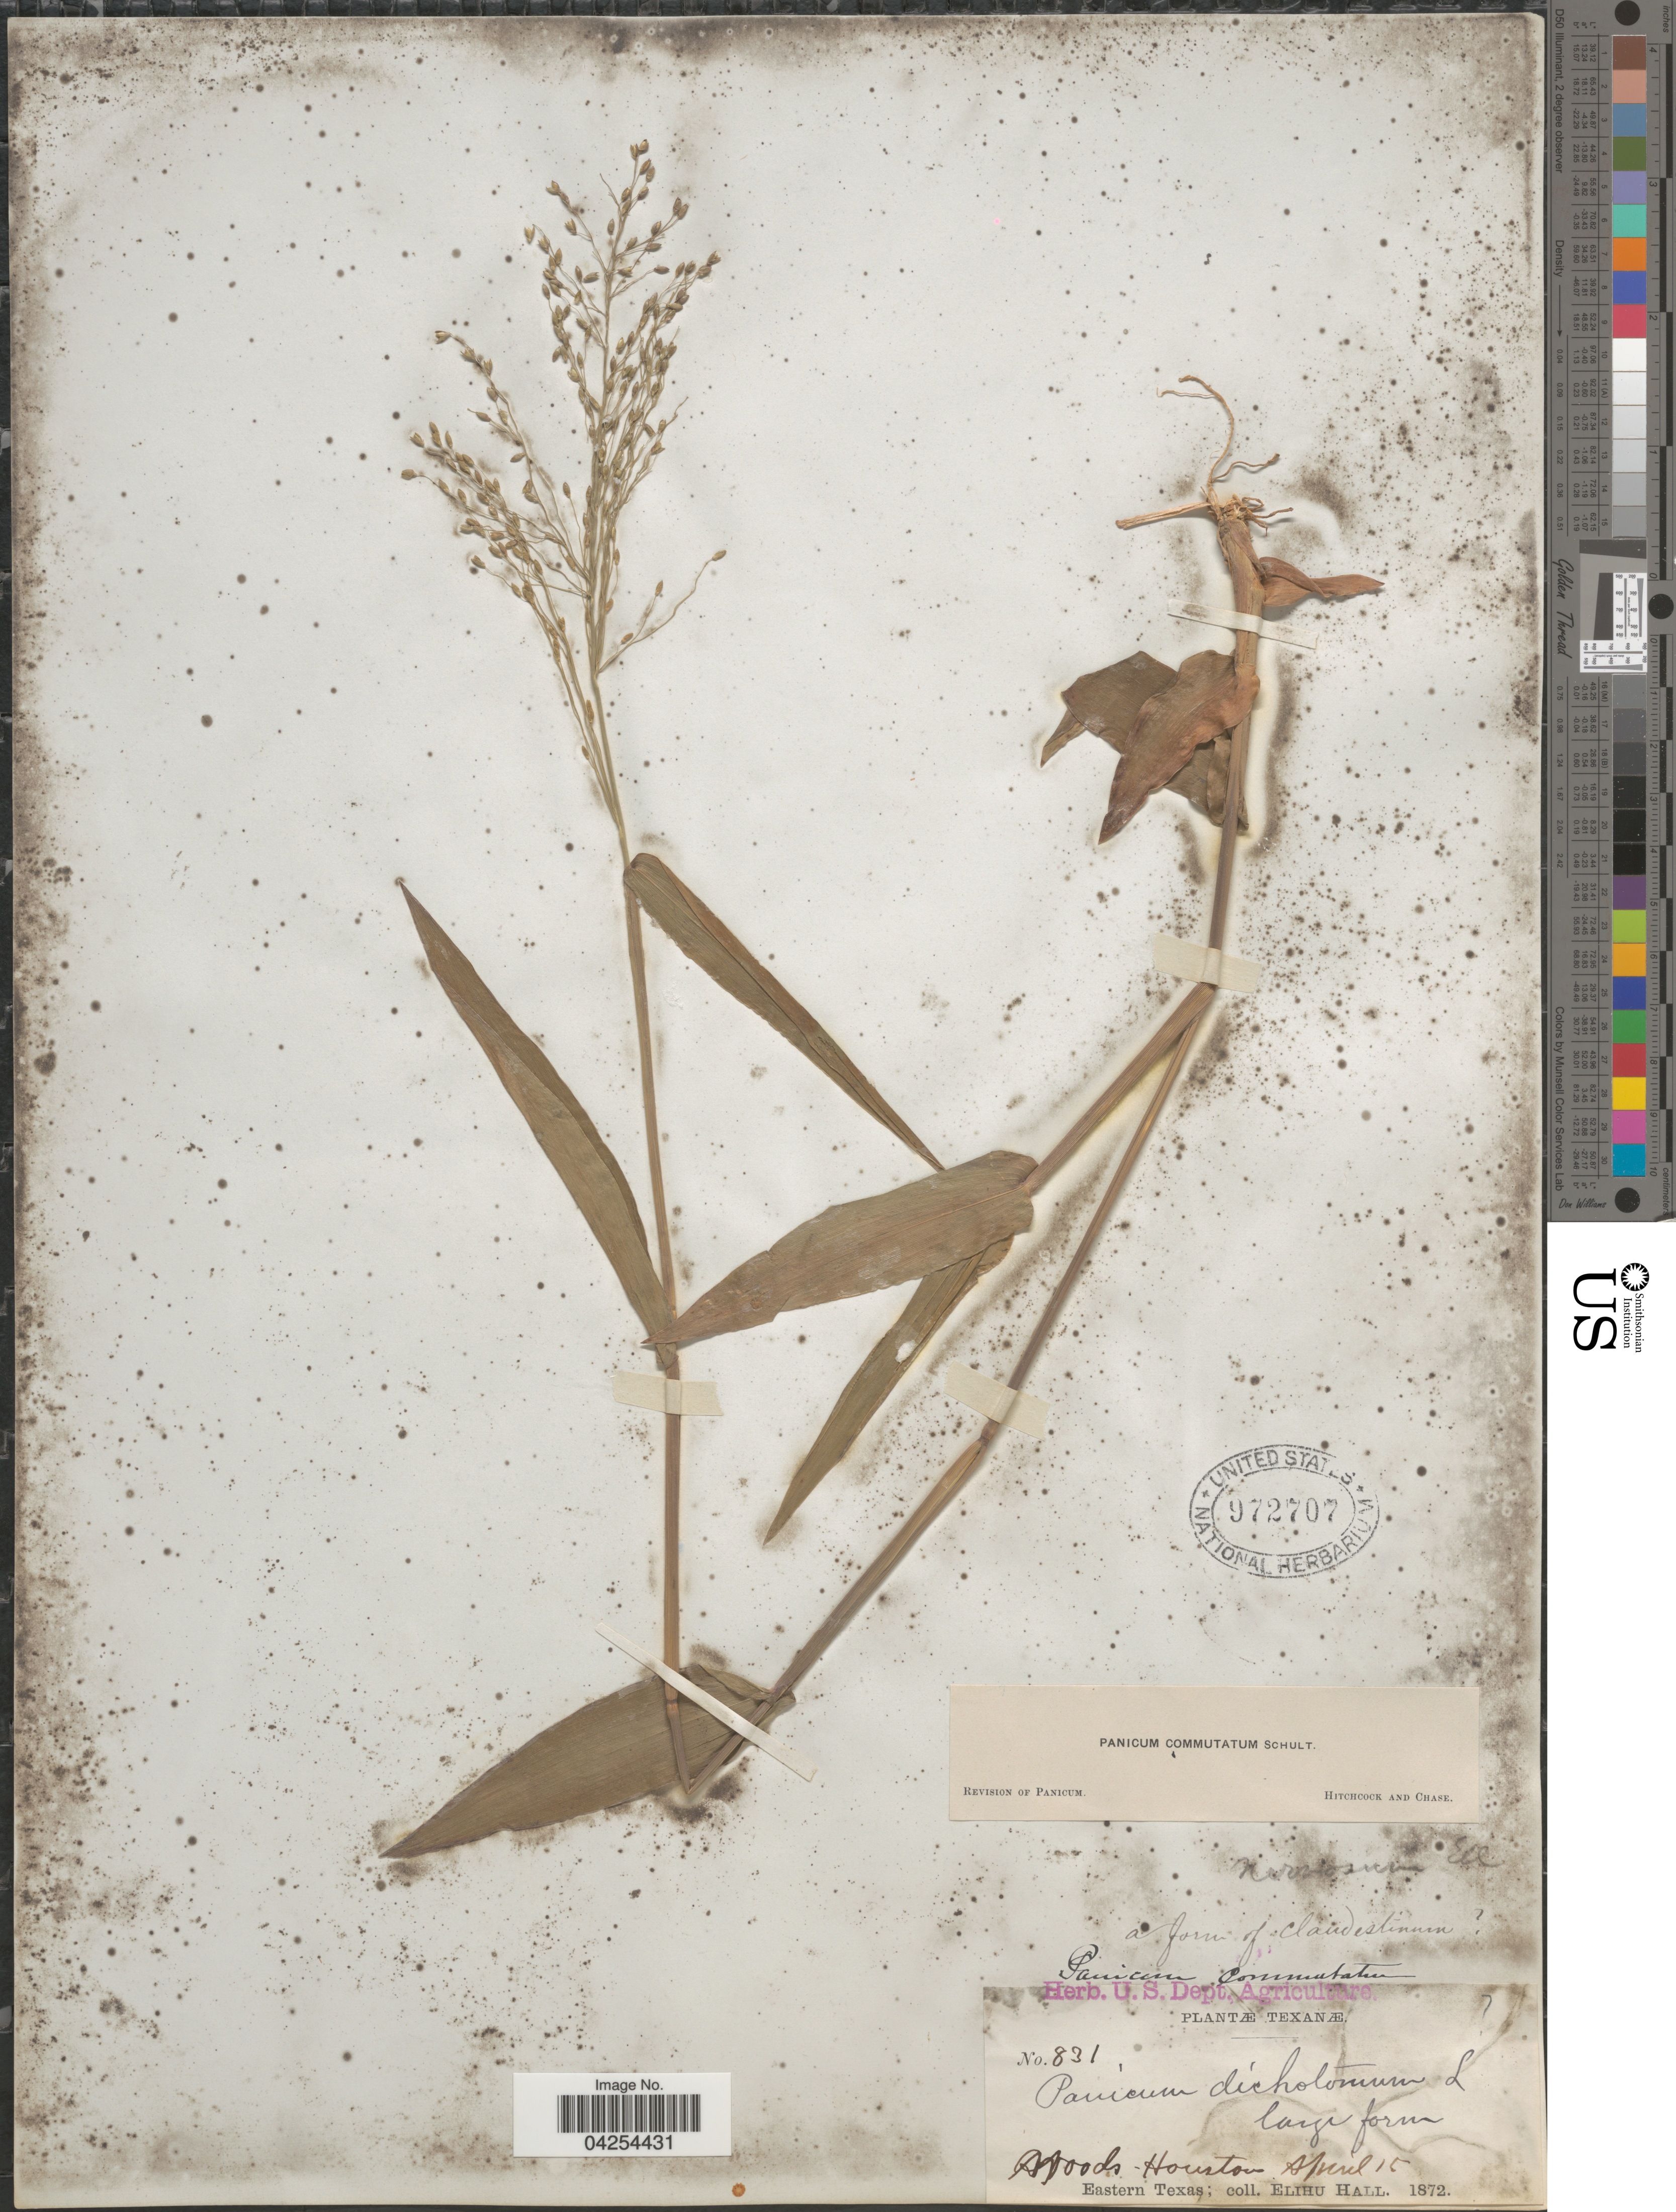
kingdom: Plantae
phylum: Tracheophyta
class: Liliopsida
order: Poales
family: Poaceae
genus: Dichanthelium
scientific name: Dichanthelium commutatum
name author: (Schult.) Gould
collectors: E. Hall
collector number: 831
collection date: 1872-04-15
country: United States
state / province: Texas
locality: Houston. Eastern Texas.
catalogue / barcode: US 972707